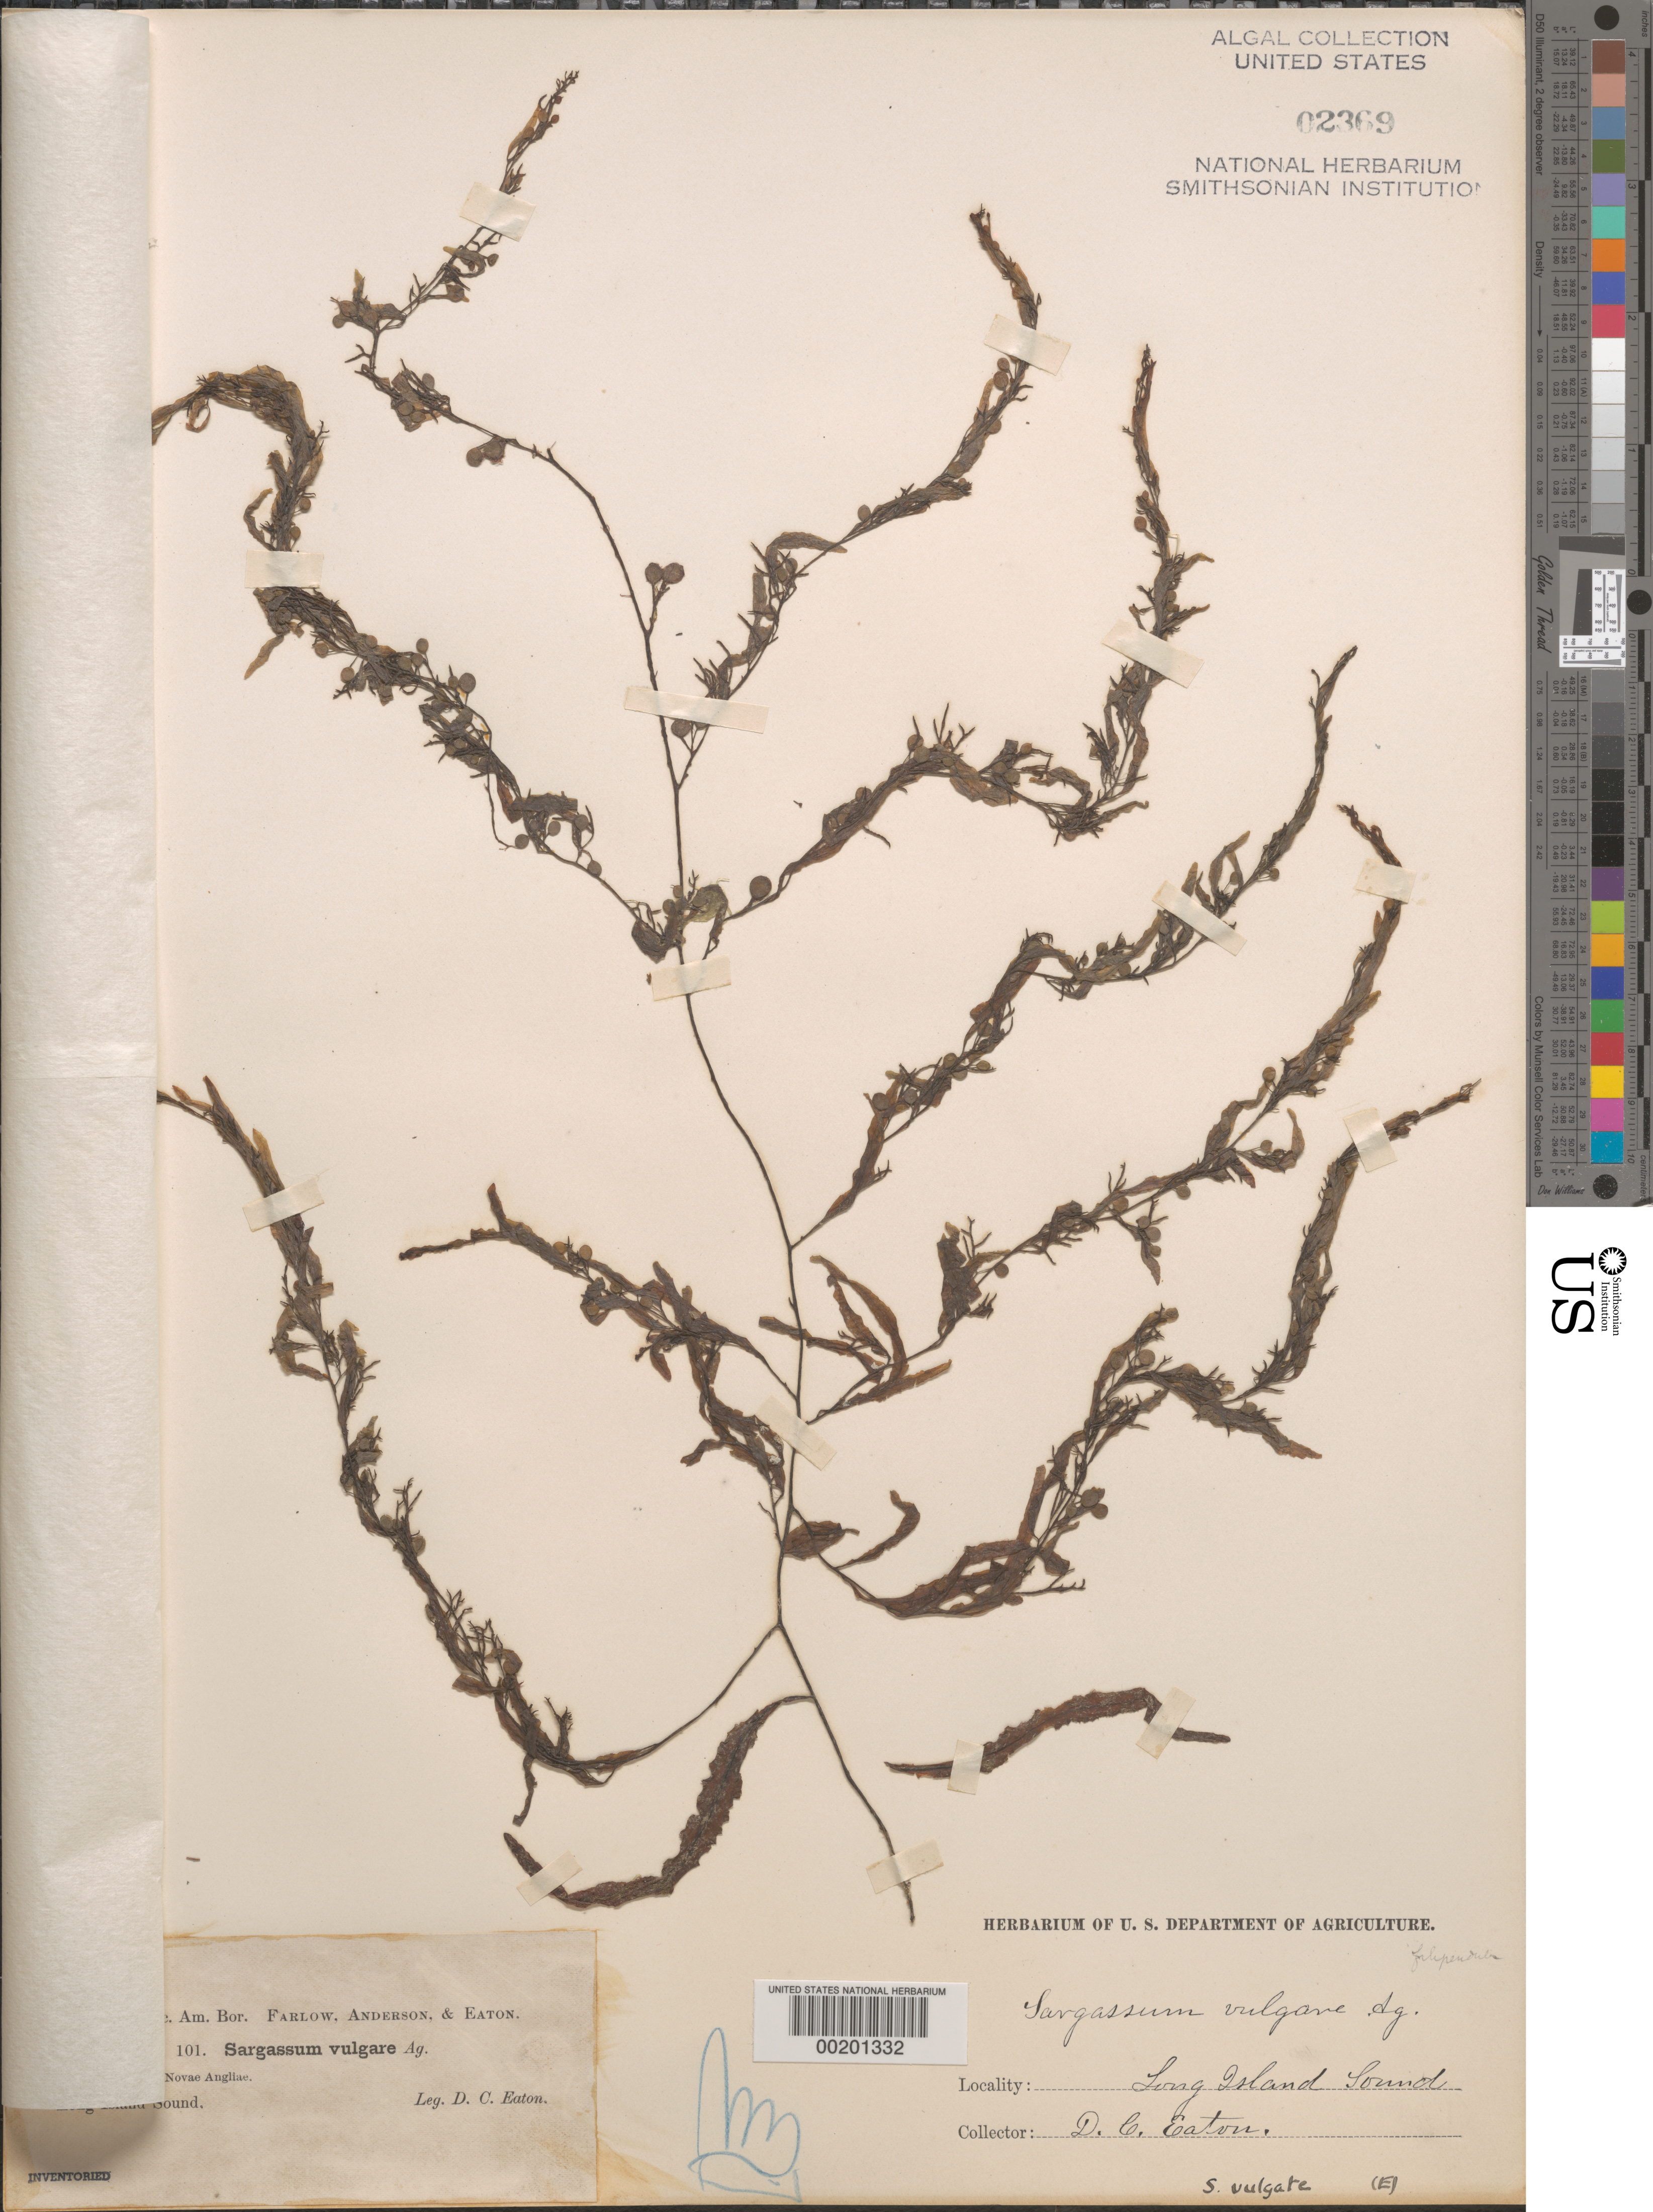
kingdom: Chromista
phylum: Ochrophyta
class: Phaeophyceae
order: Fucales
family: Sargassaceae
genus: Sargassum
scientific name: Sargassum vulgare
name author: C. Agardh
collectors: D. C. Eaton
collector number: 101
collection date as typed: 18--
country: United States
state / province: Connecticut / New York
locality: Long Island Sound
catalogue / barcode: US 2369